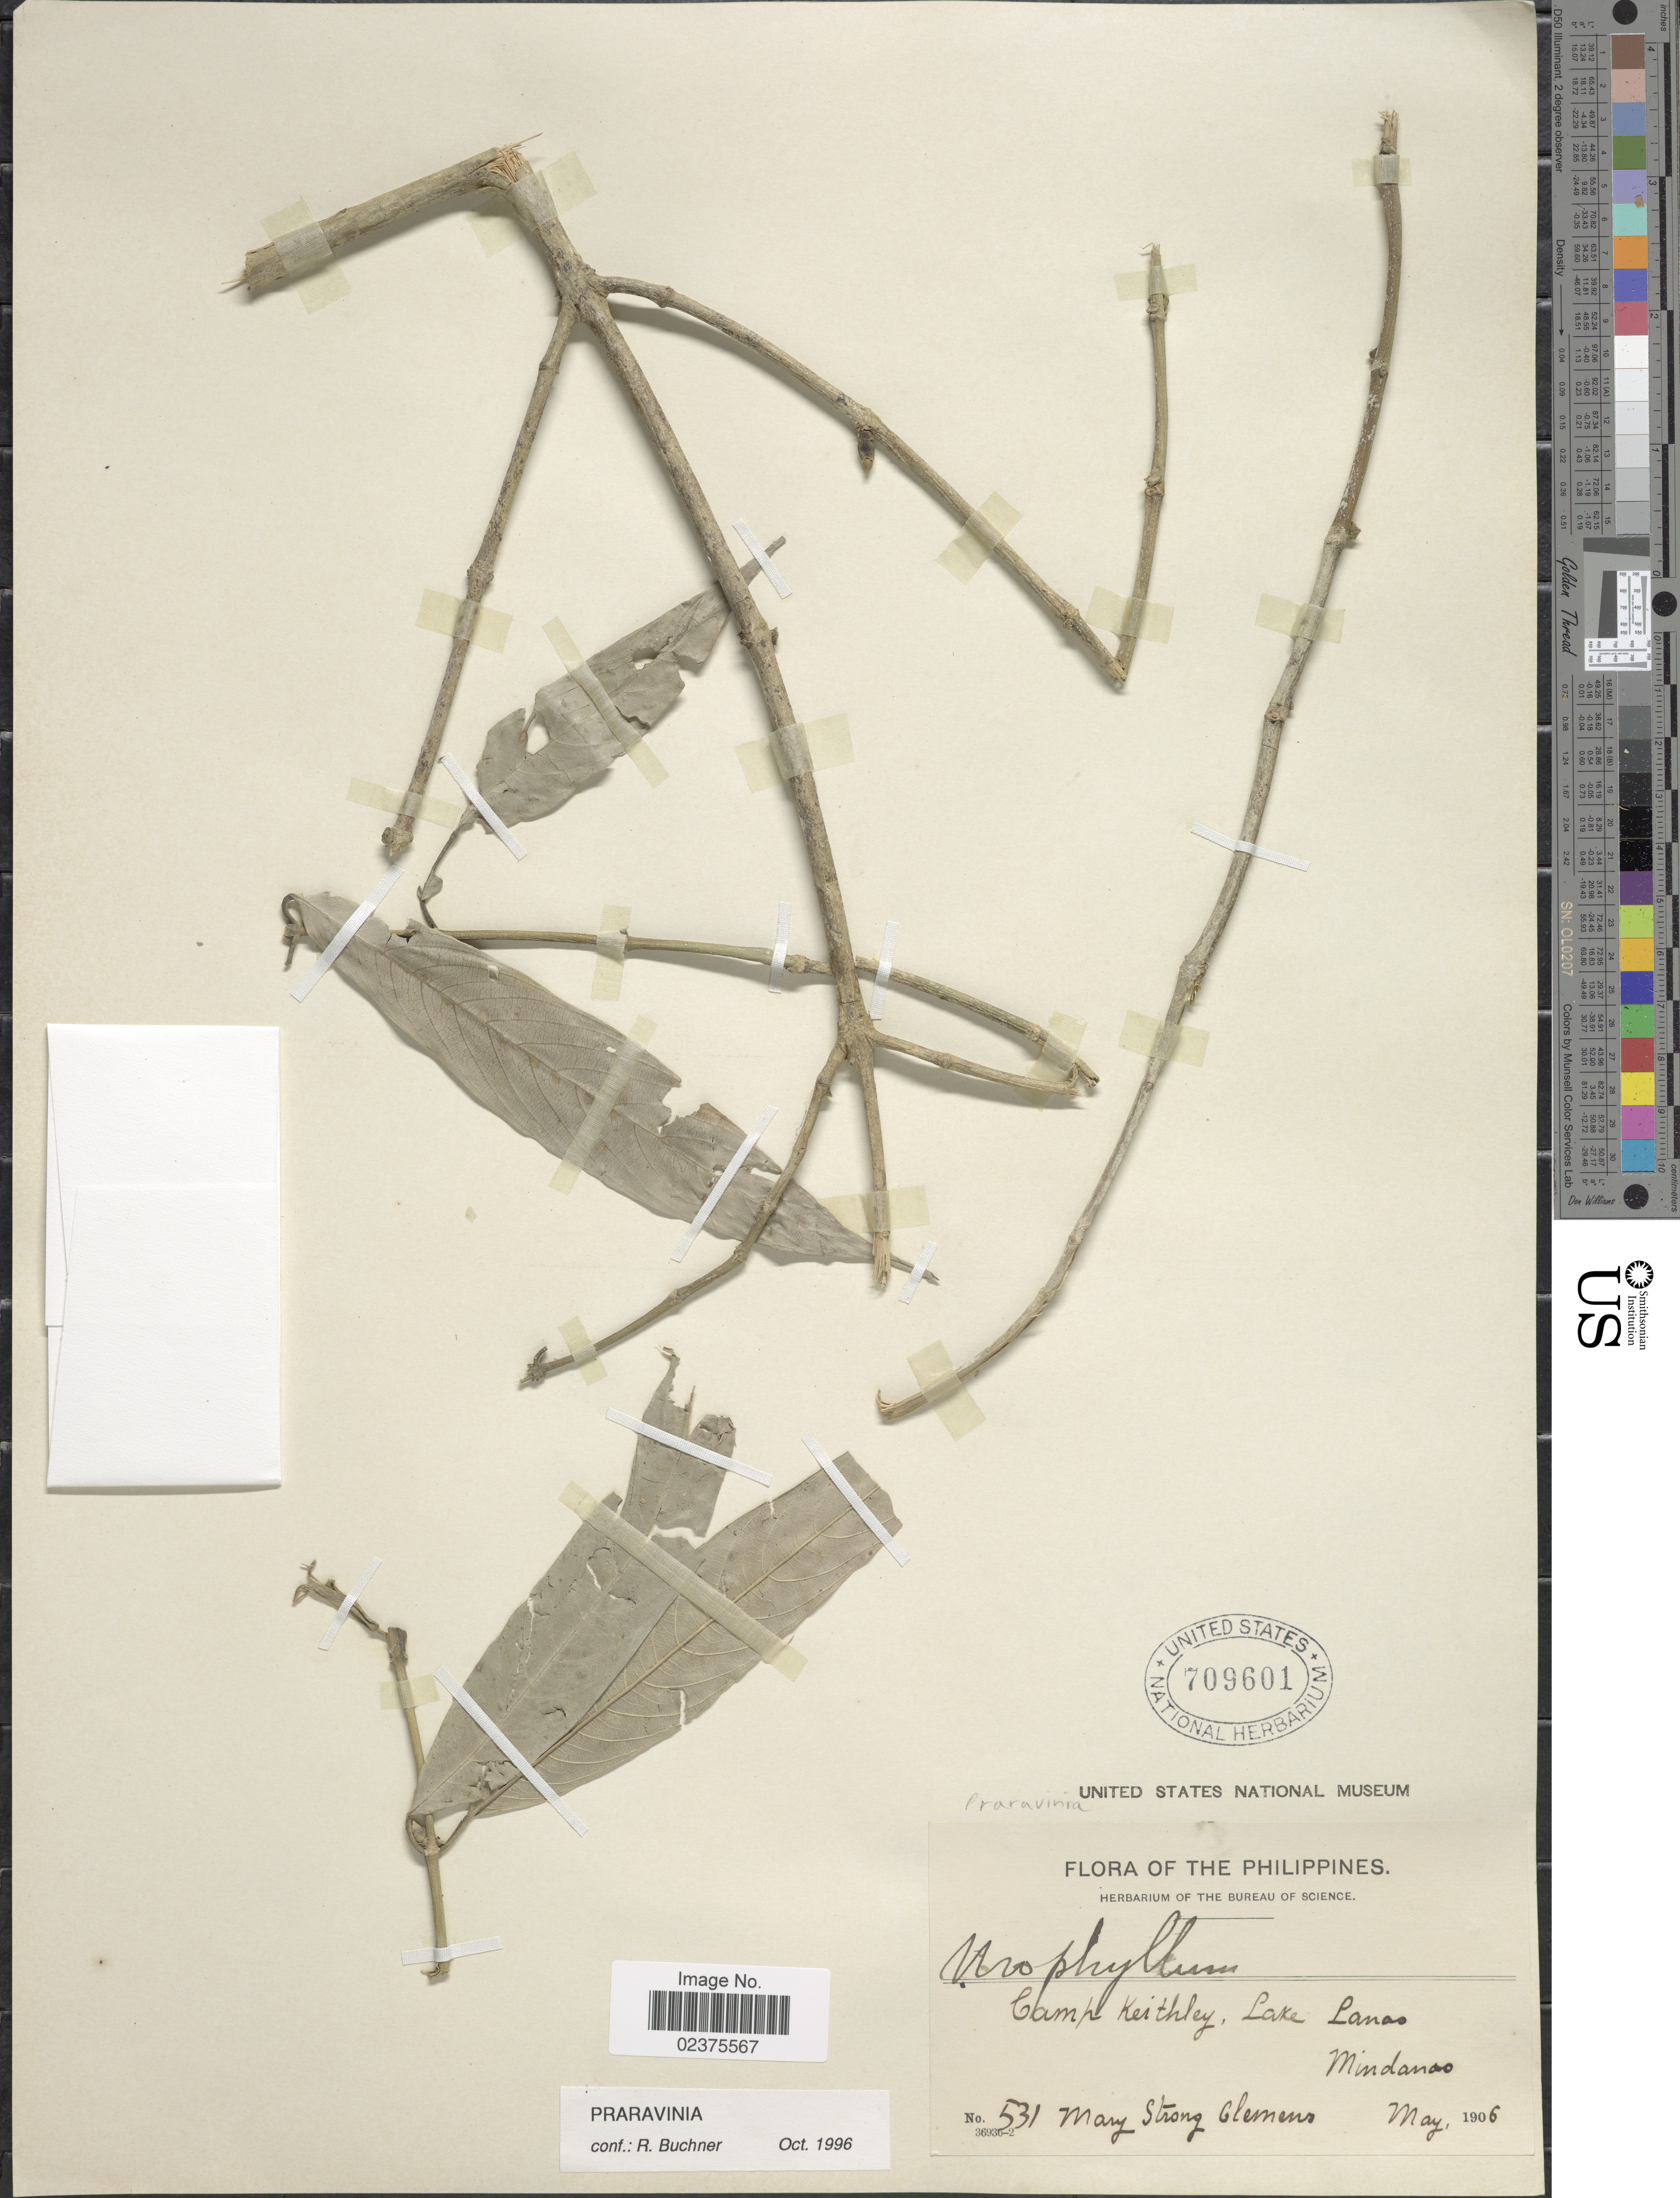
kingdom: Plantae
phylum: Tracheophyta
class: Magnoliopsida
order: Gentianales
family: Rubiaceae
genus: Praravinia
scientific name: Praravinia sp.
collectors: M. S. Clemens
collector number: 531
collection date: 1906-05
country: Philippines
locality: Camp Keithley, Lake Lanao, Mindanao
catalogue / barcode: US 709601